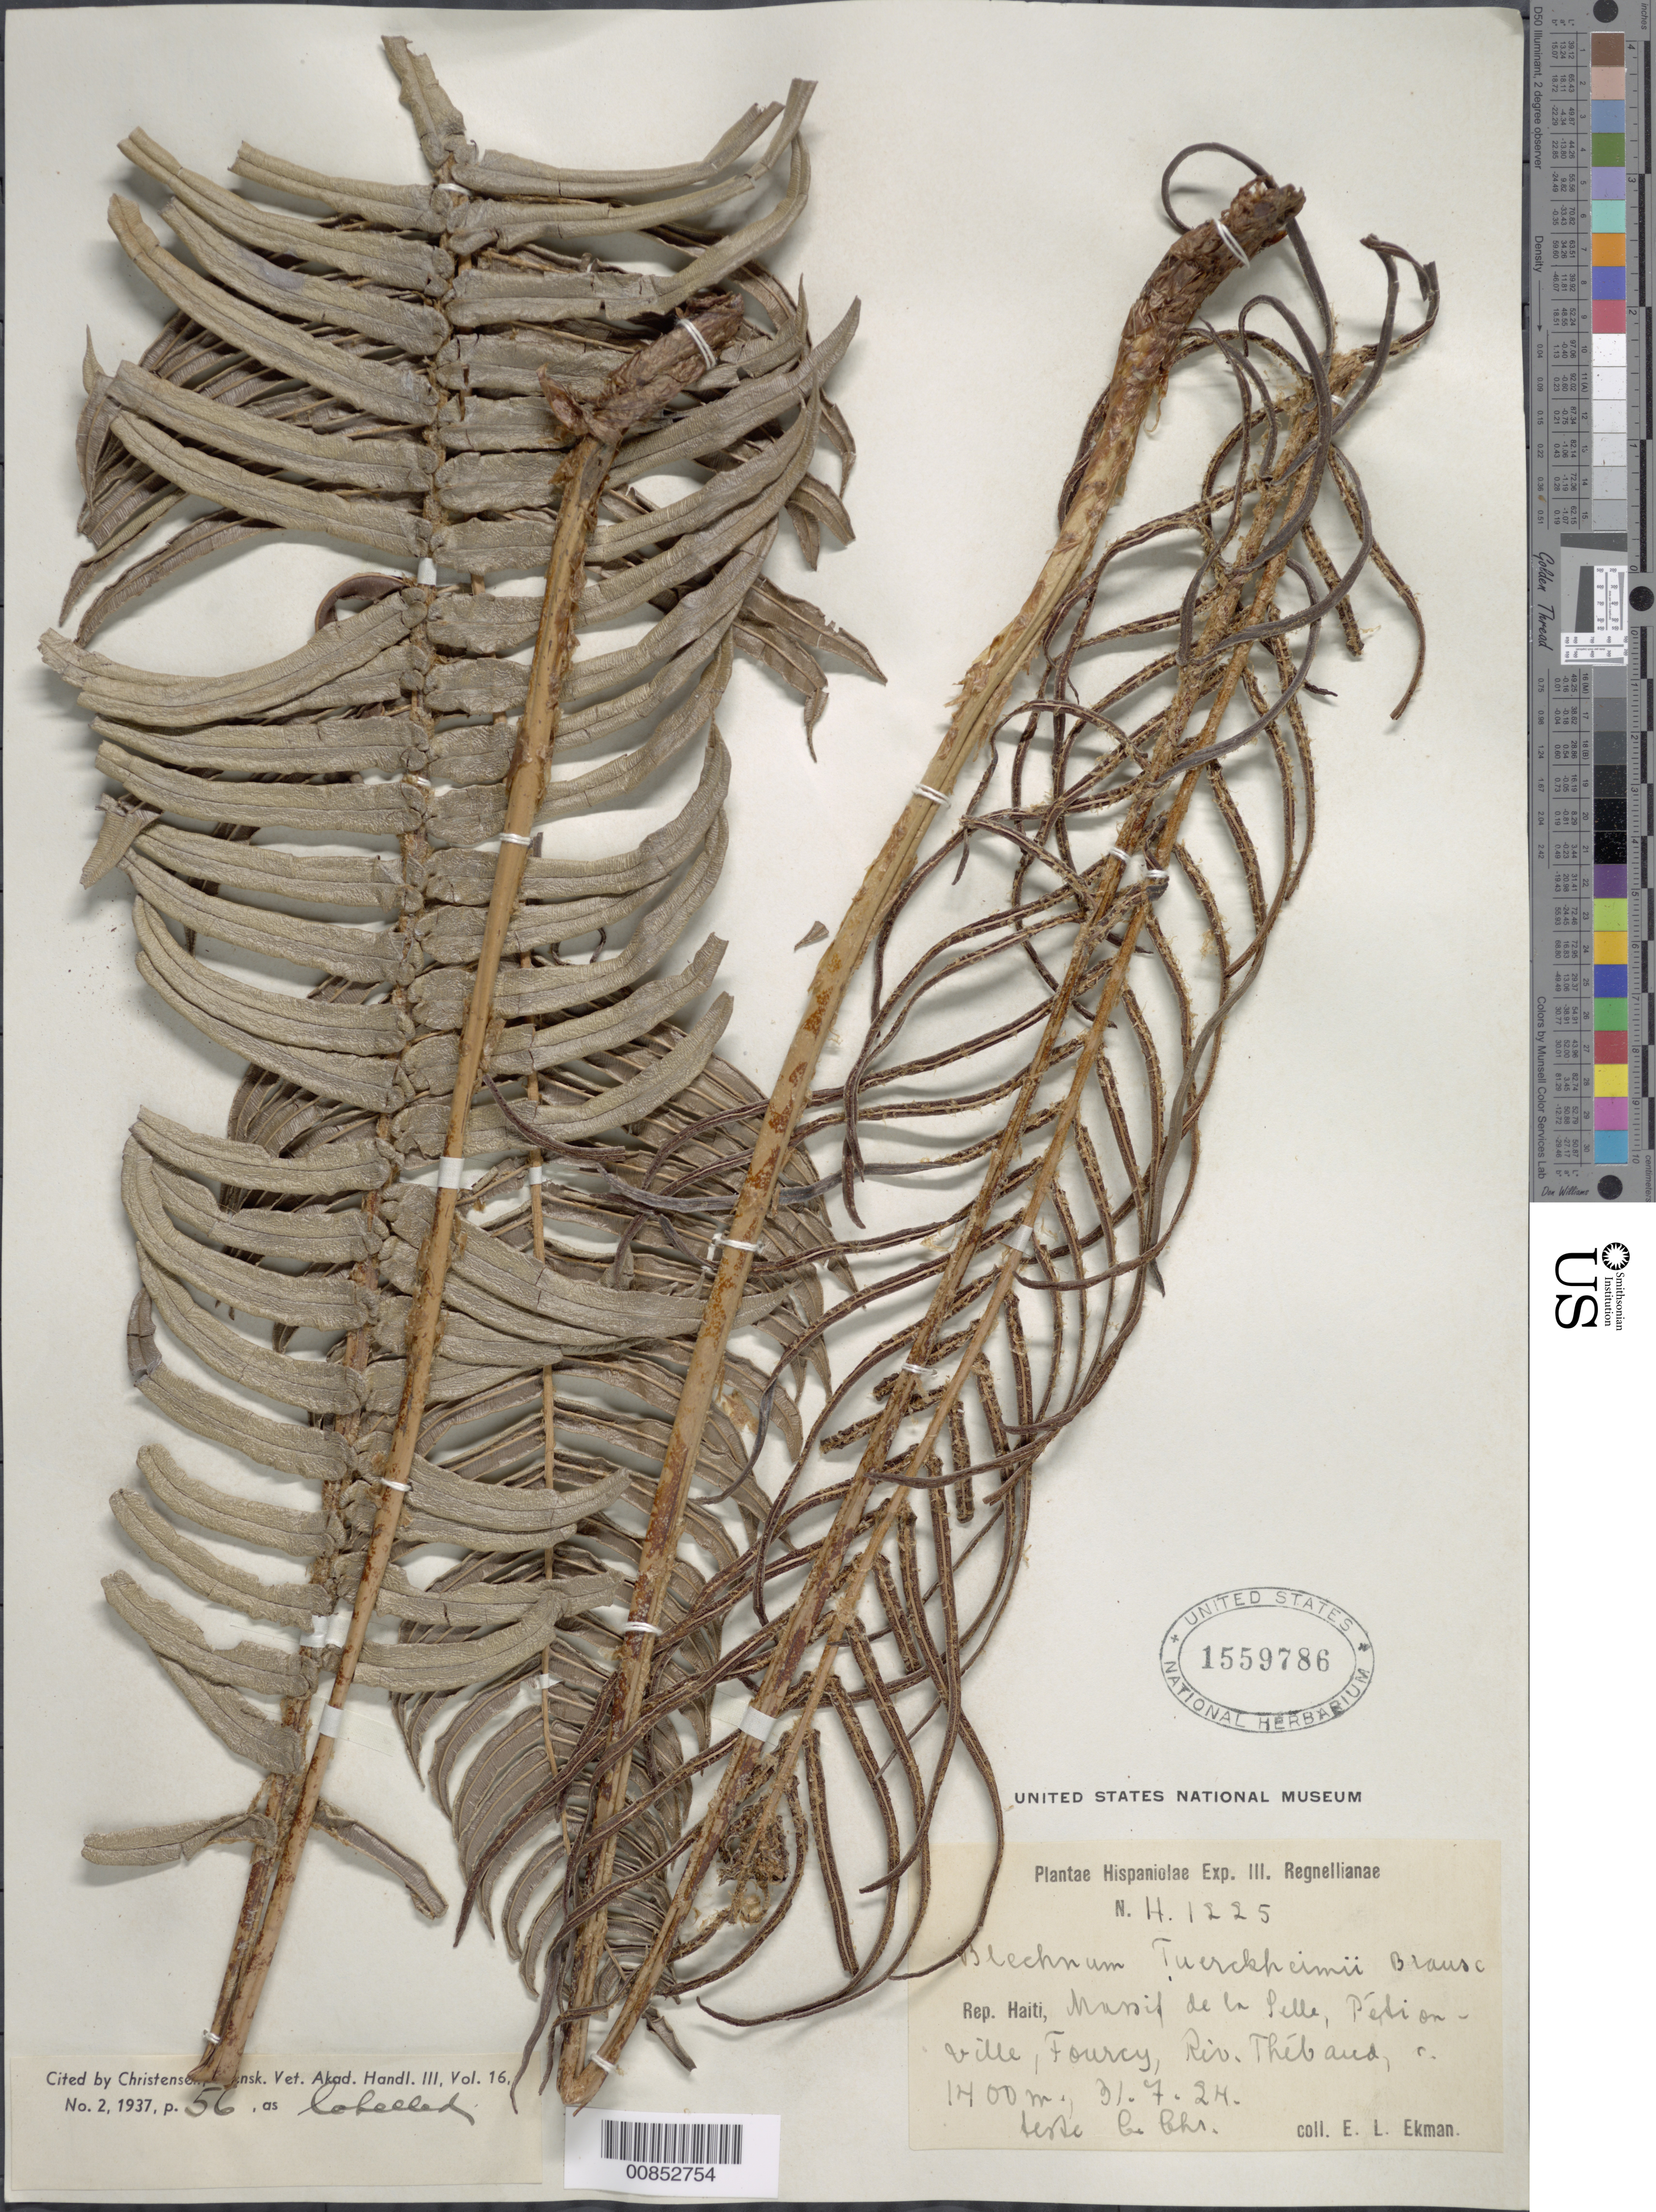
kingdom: Plantae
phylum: Tracheophyta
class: Polypodiopsida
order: Polypodiales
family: Blechnaceae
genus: Blechnum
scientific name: Blechnum tuerckheimii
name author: Brause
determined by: Christensen, C. F. A.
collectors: E. L. Ekman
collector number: H 1225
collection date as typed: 31 Jul 1924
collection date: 1924-07-31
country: Haiti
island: Hispaniola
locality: Massif de la Selle, Pétionville, Fourcy, Riv. Thébaud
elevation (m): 1400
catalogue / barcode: US 1559786